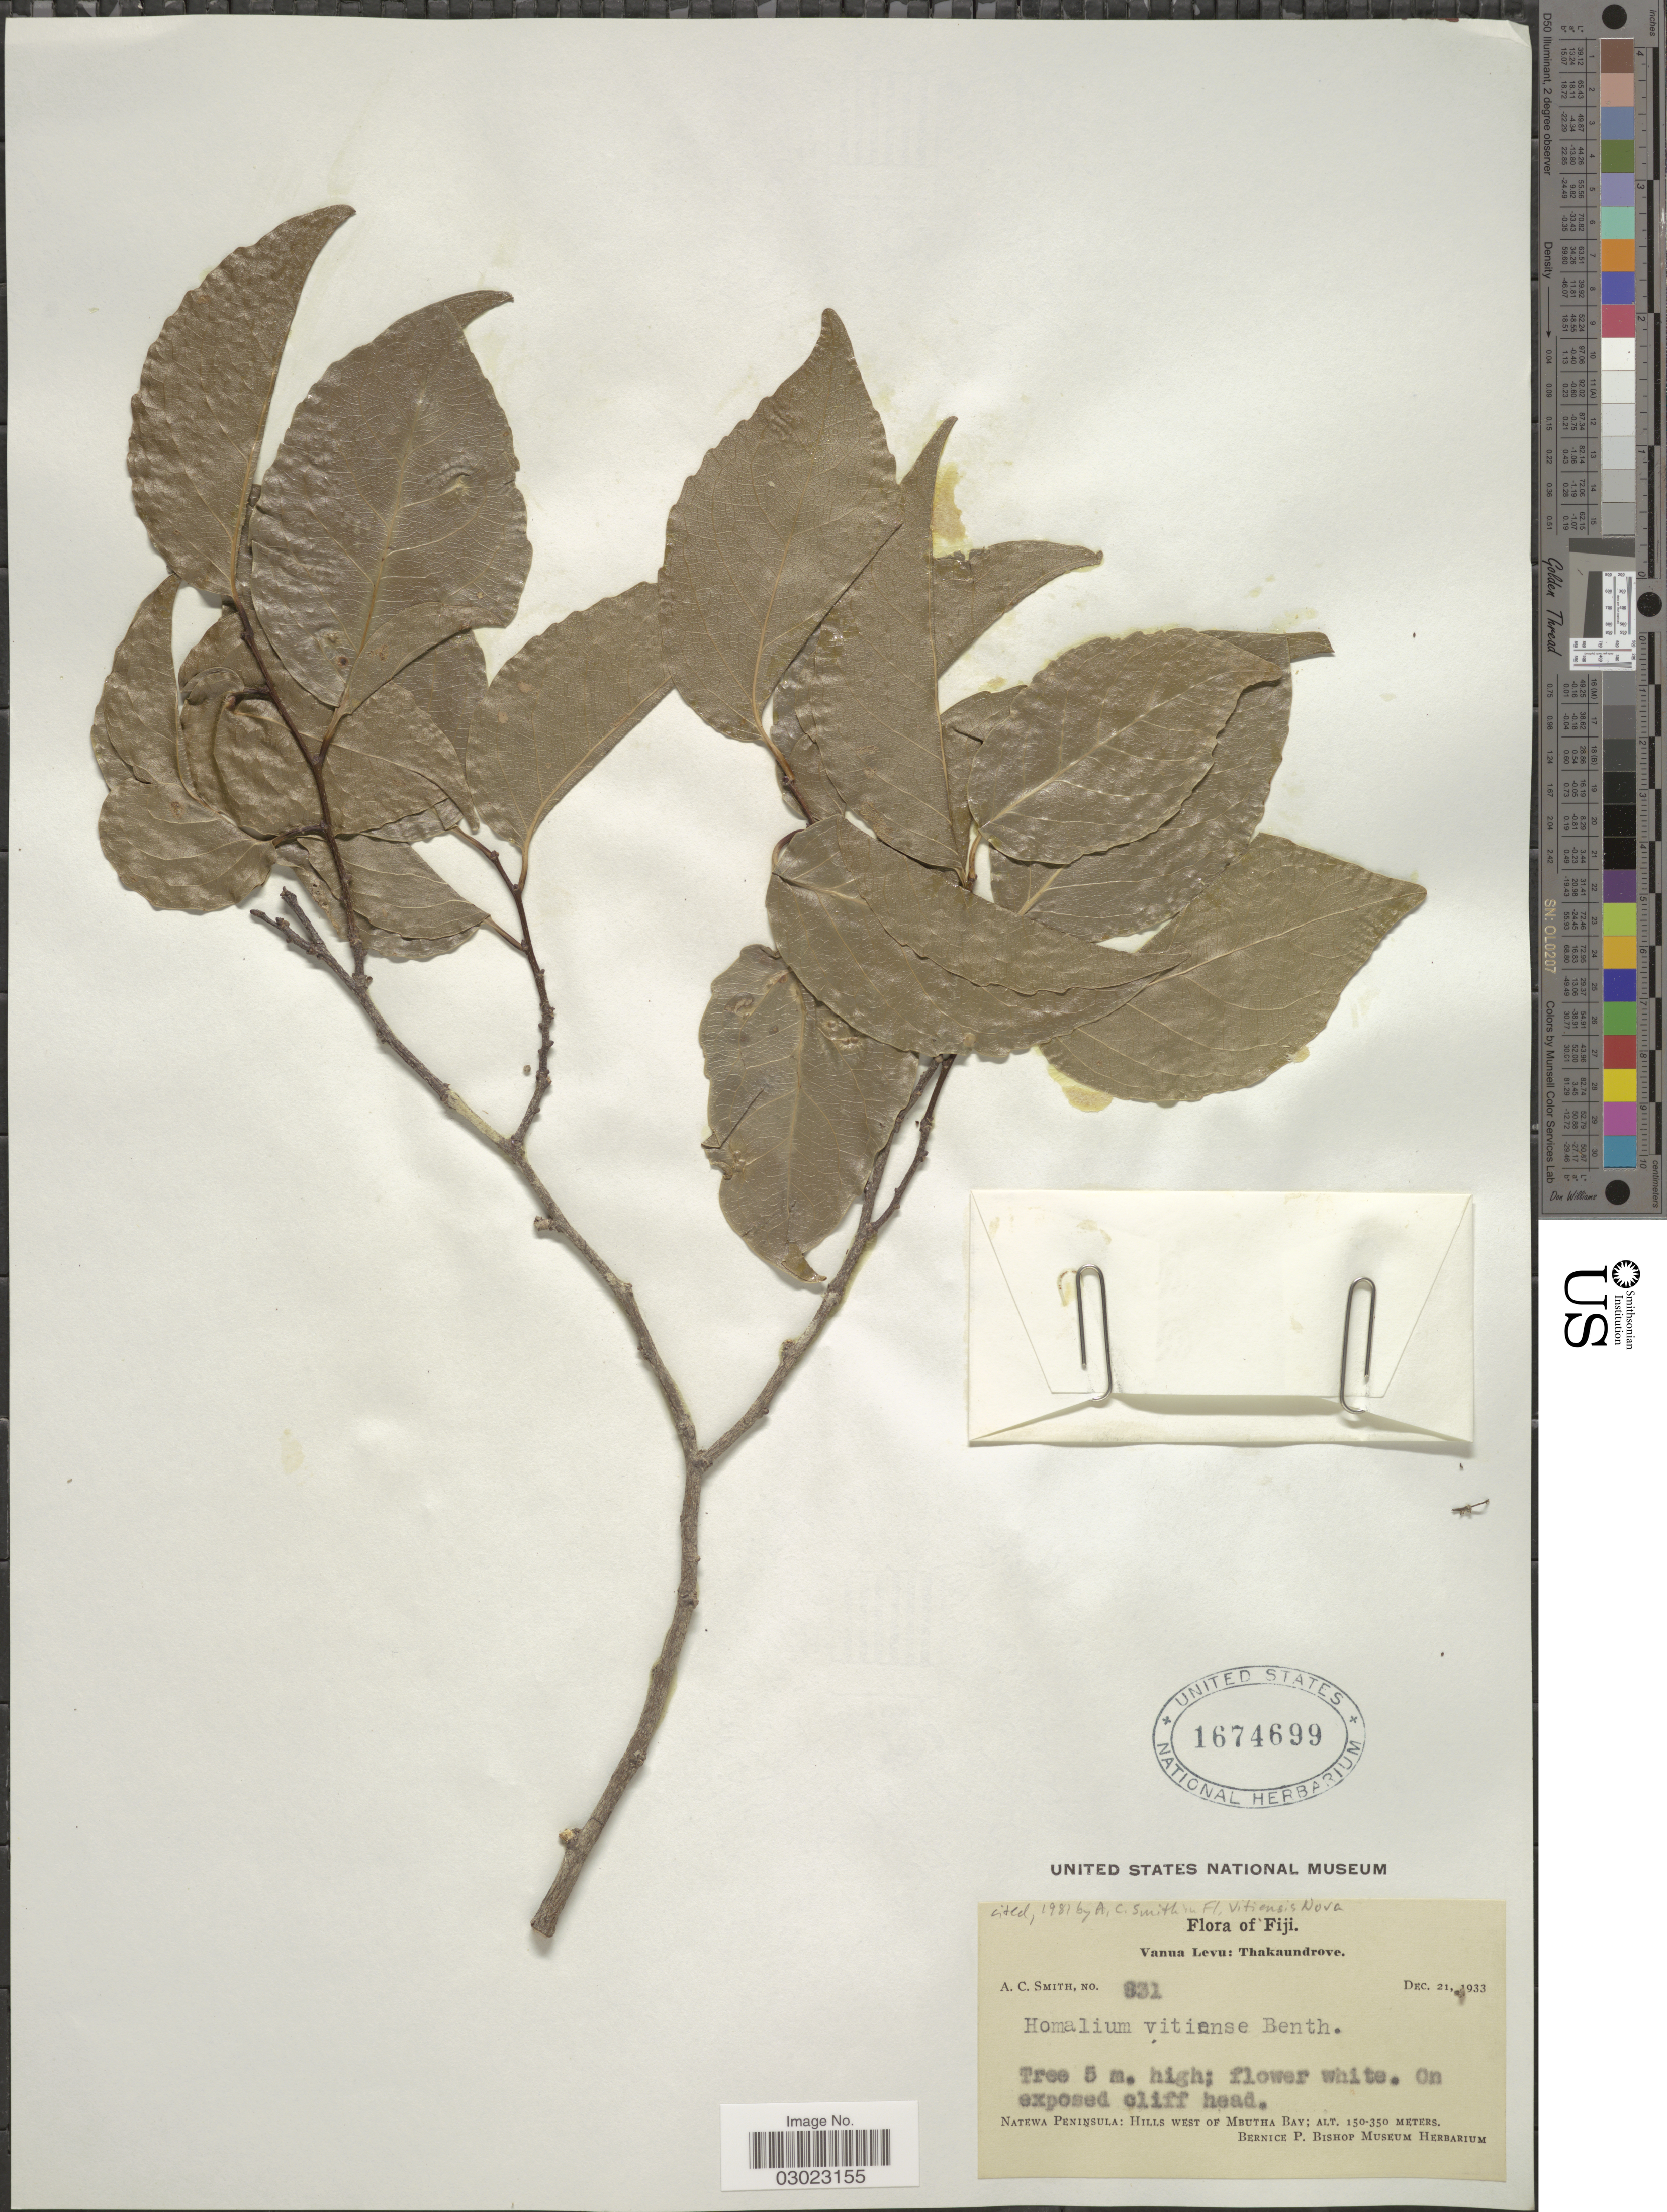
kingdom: Plantae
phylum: Tracheophyta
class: Magnoliopsida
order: Malpighiales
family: Salicaceae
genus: Homalium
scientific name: Homalium vitiense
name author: Benth.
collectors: A. C. Smith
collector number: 831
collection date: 1933-12-21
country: Fiji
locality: Vanua Levu: Thakaundrove. On exposed cliff head. Natewa Peninsula: Hills west of Mbutha Bay.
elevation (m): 150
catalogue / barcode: US 1674699